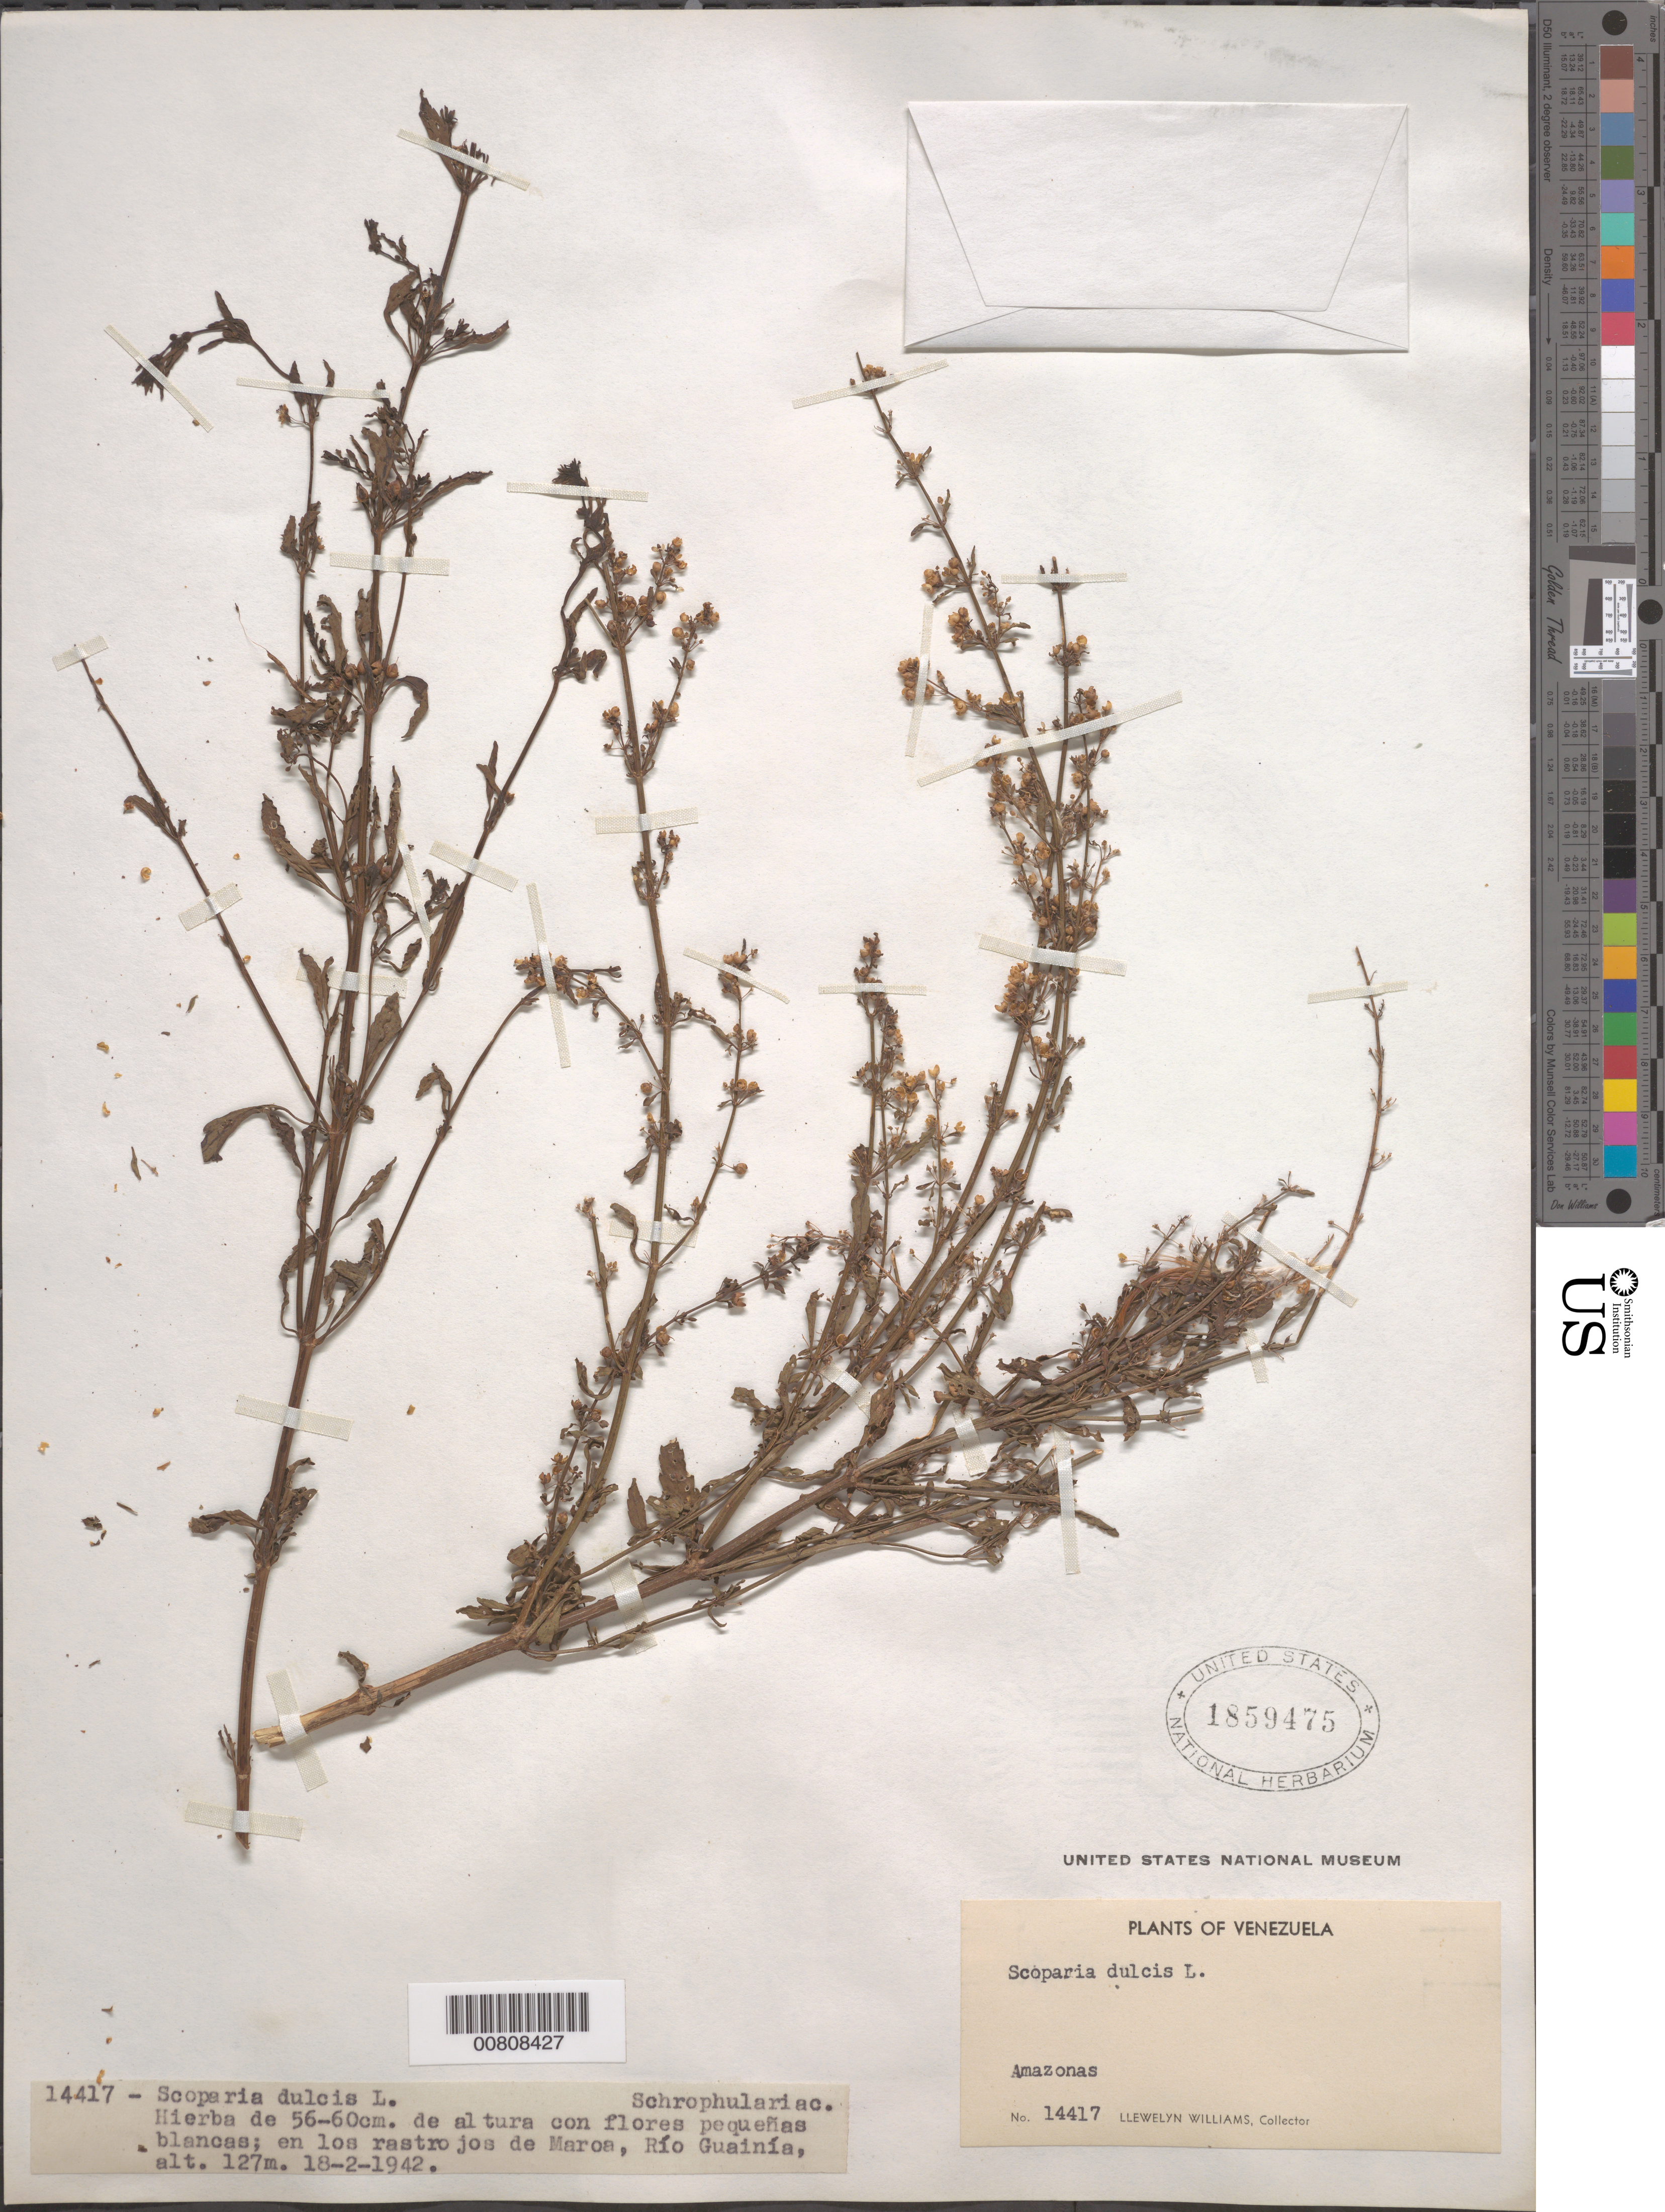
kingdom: Plantae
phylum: Tracheophyta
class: Magnoliopsida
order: Lamiales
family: Plantaginaceae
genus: Scoparia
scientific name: Scoparia dulcis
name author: L.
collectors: Ll. Williams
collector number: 14417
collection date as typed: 18-Feb-42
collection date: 1942-02-18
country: Venezuela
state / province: Amazonas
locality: Maroa, Río Guainía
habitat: Rastrojos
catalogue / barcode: US 1859475